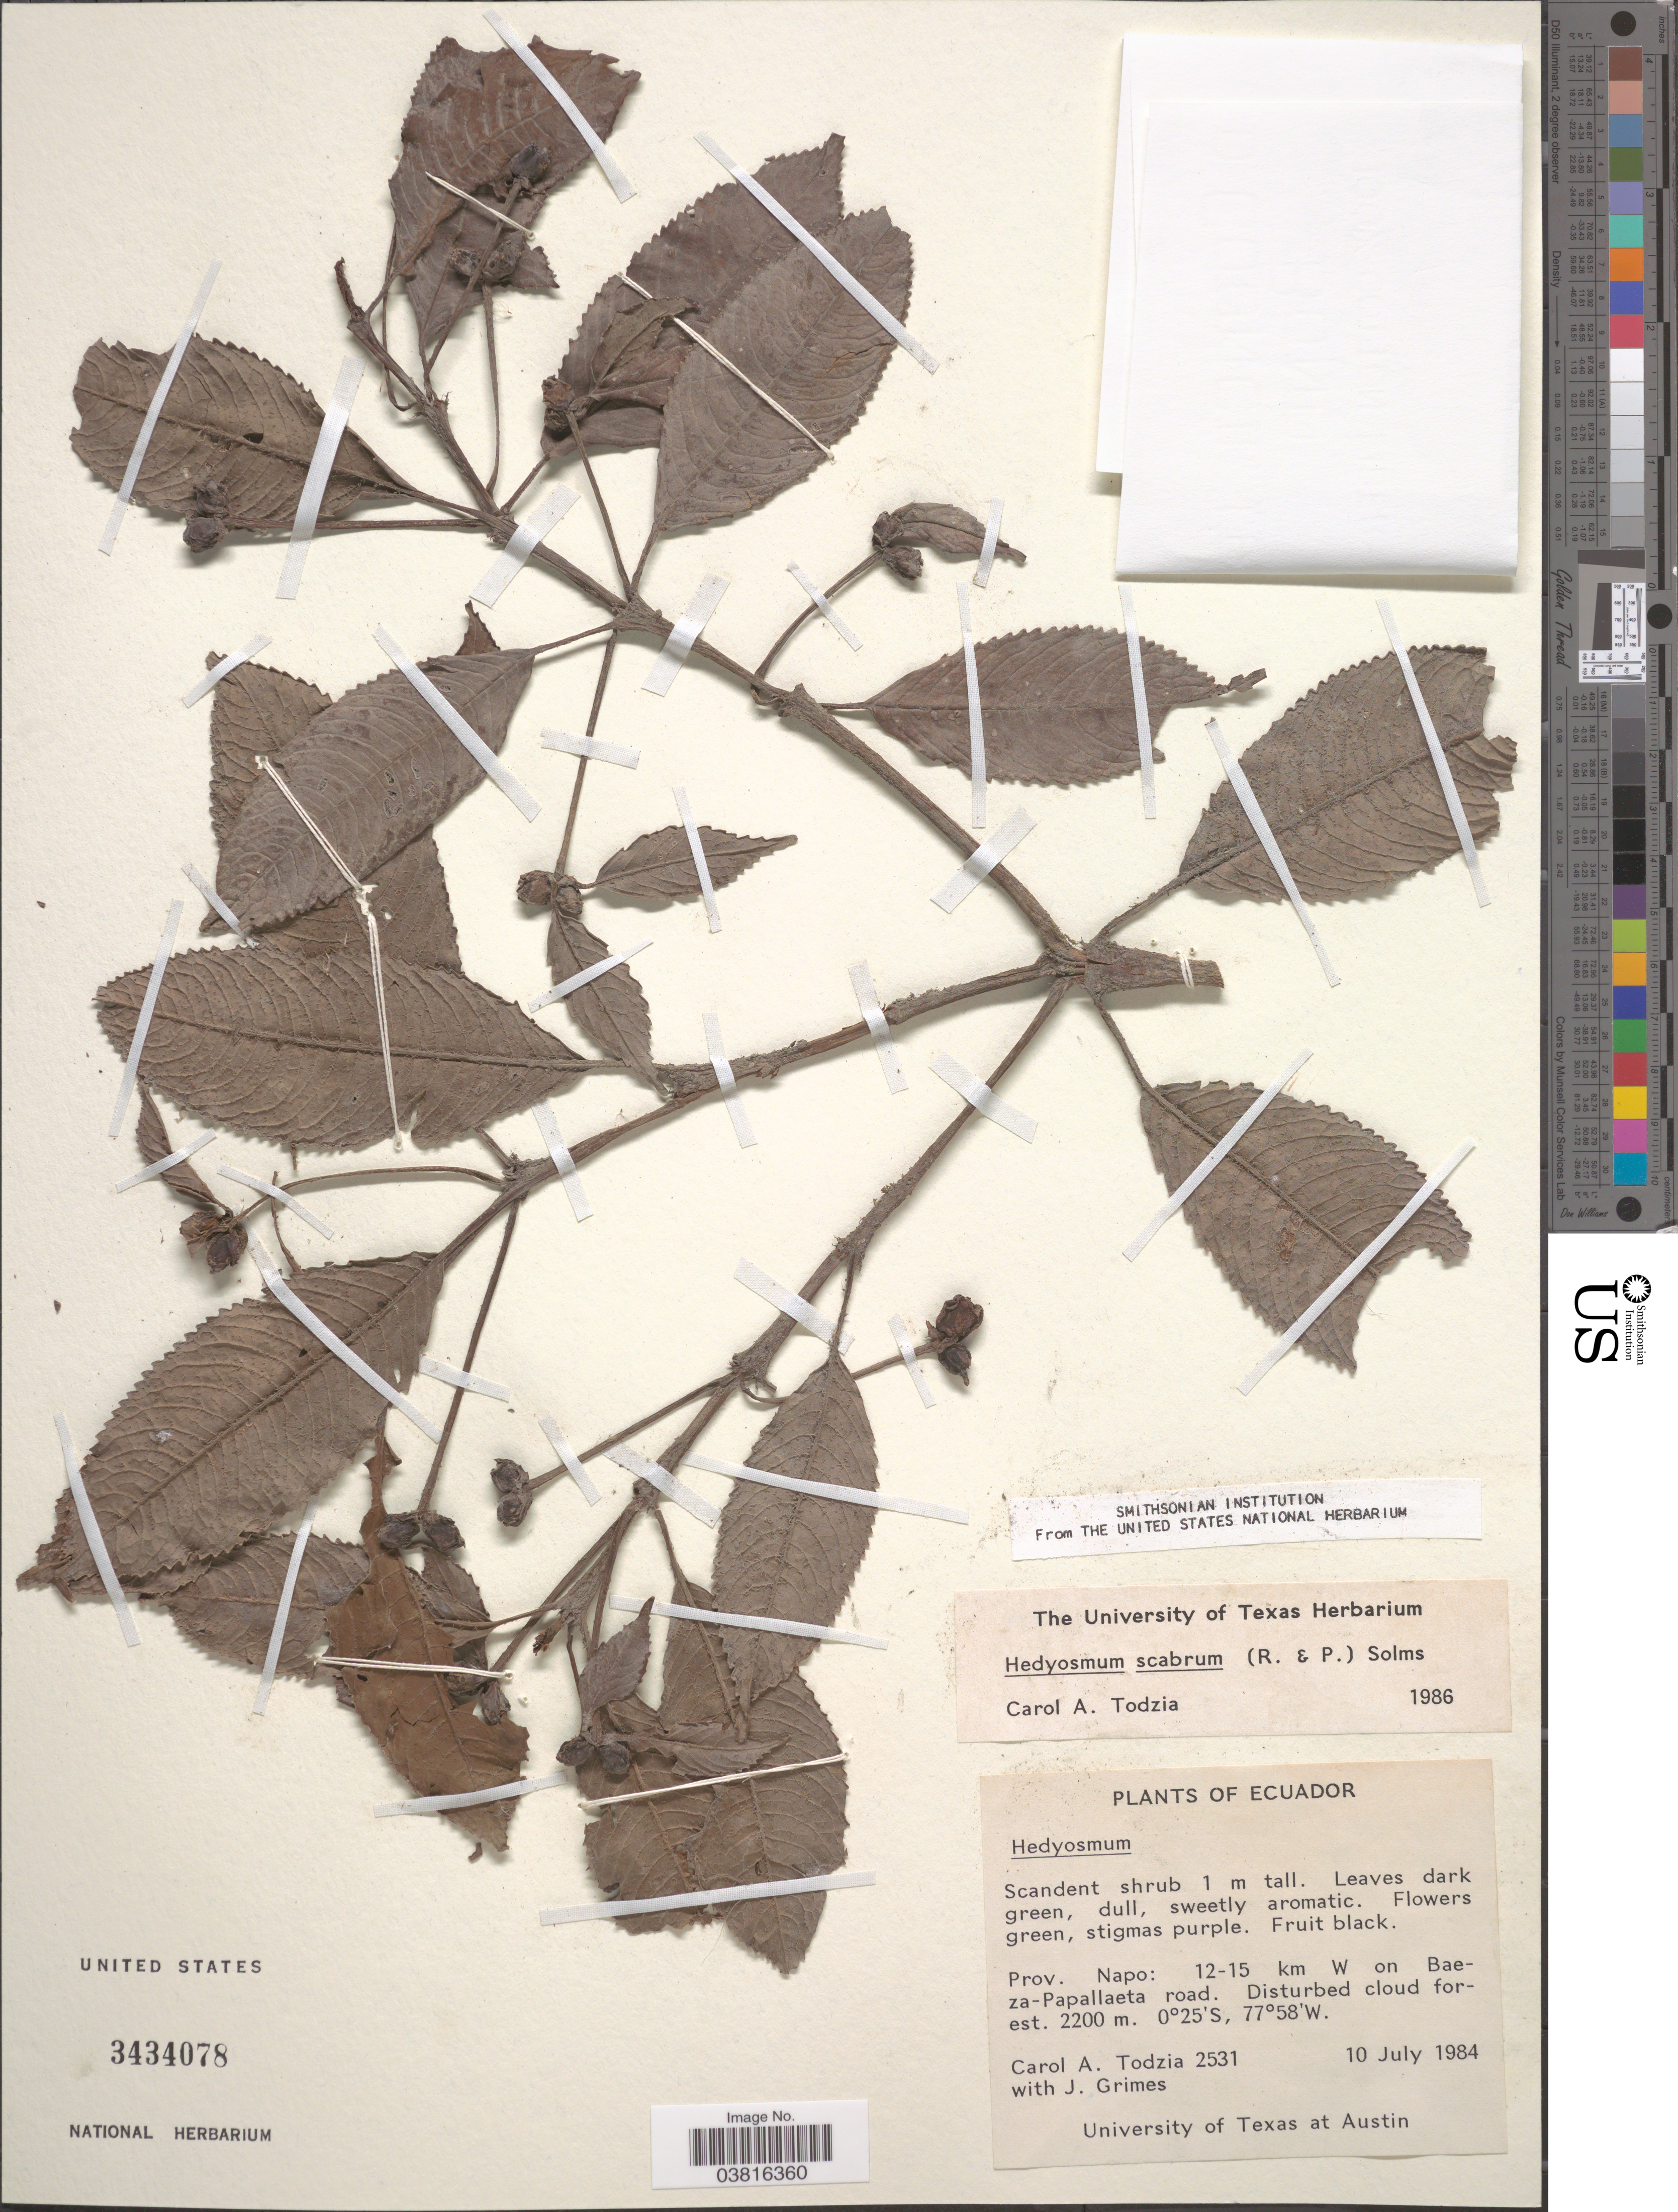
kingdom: Plantae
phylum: Tracheophyta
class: Magnoliopsida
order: Chloranthales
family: Chloranthaceae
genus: Hedyosmum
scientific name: Hedyosmum scabrum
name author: Solms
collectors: C. A. Todzia & J. Grimes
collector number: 2531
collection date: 1984-07-10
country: Ecuador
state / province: Napo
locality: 12-15 km W on Baeza-Papallaeta road.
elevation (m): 2200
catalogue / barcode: US 3434078